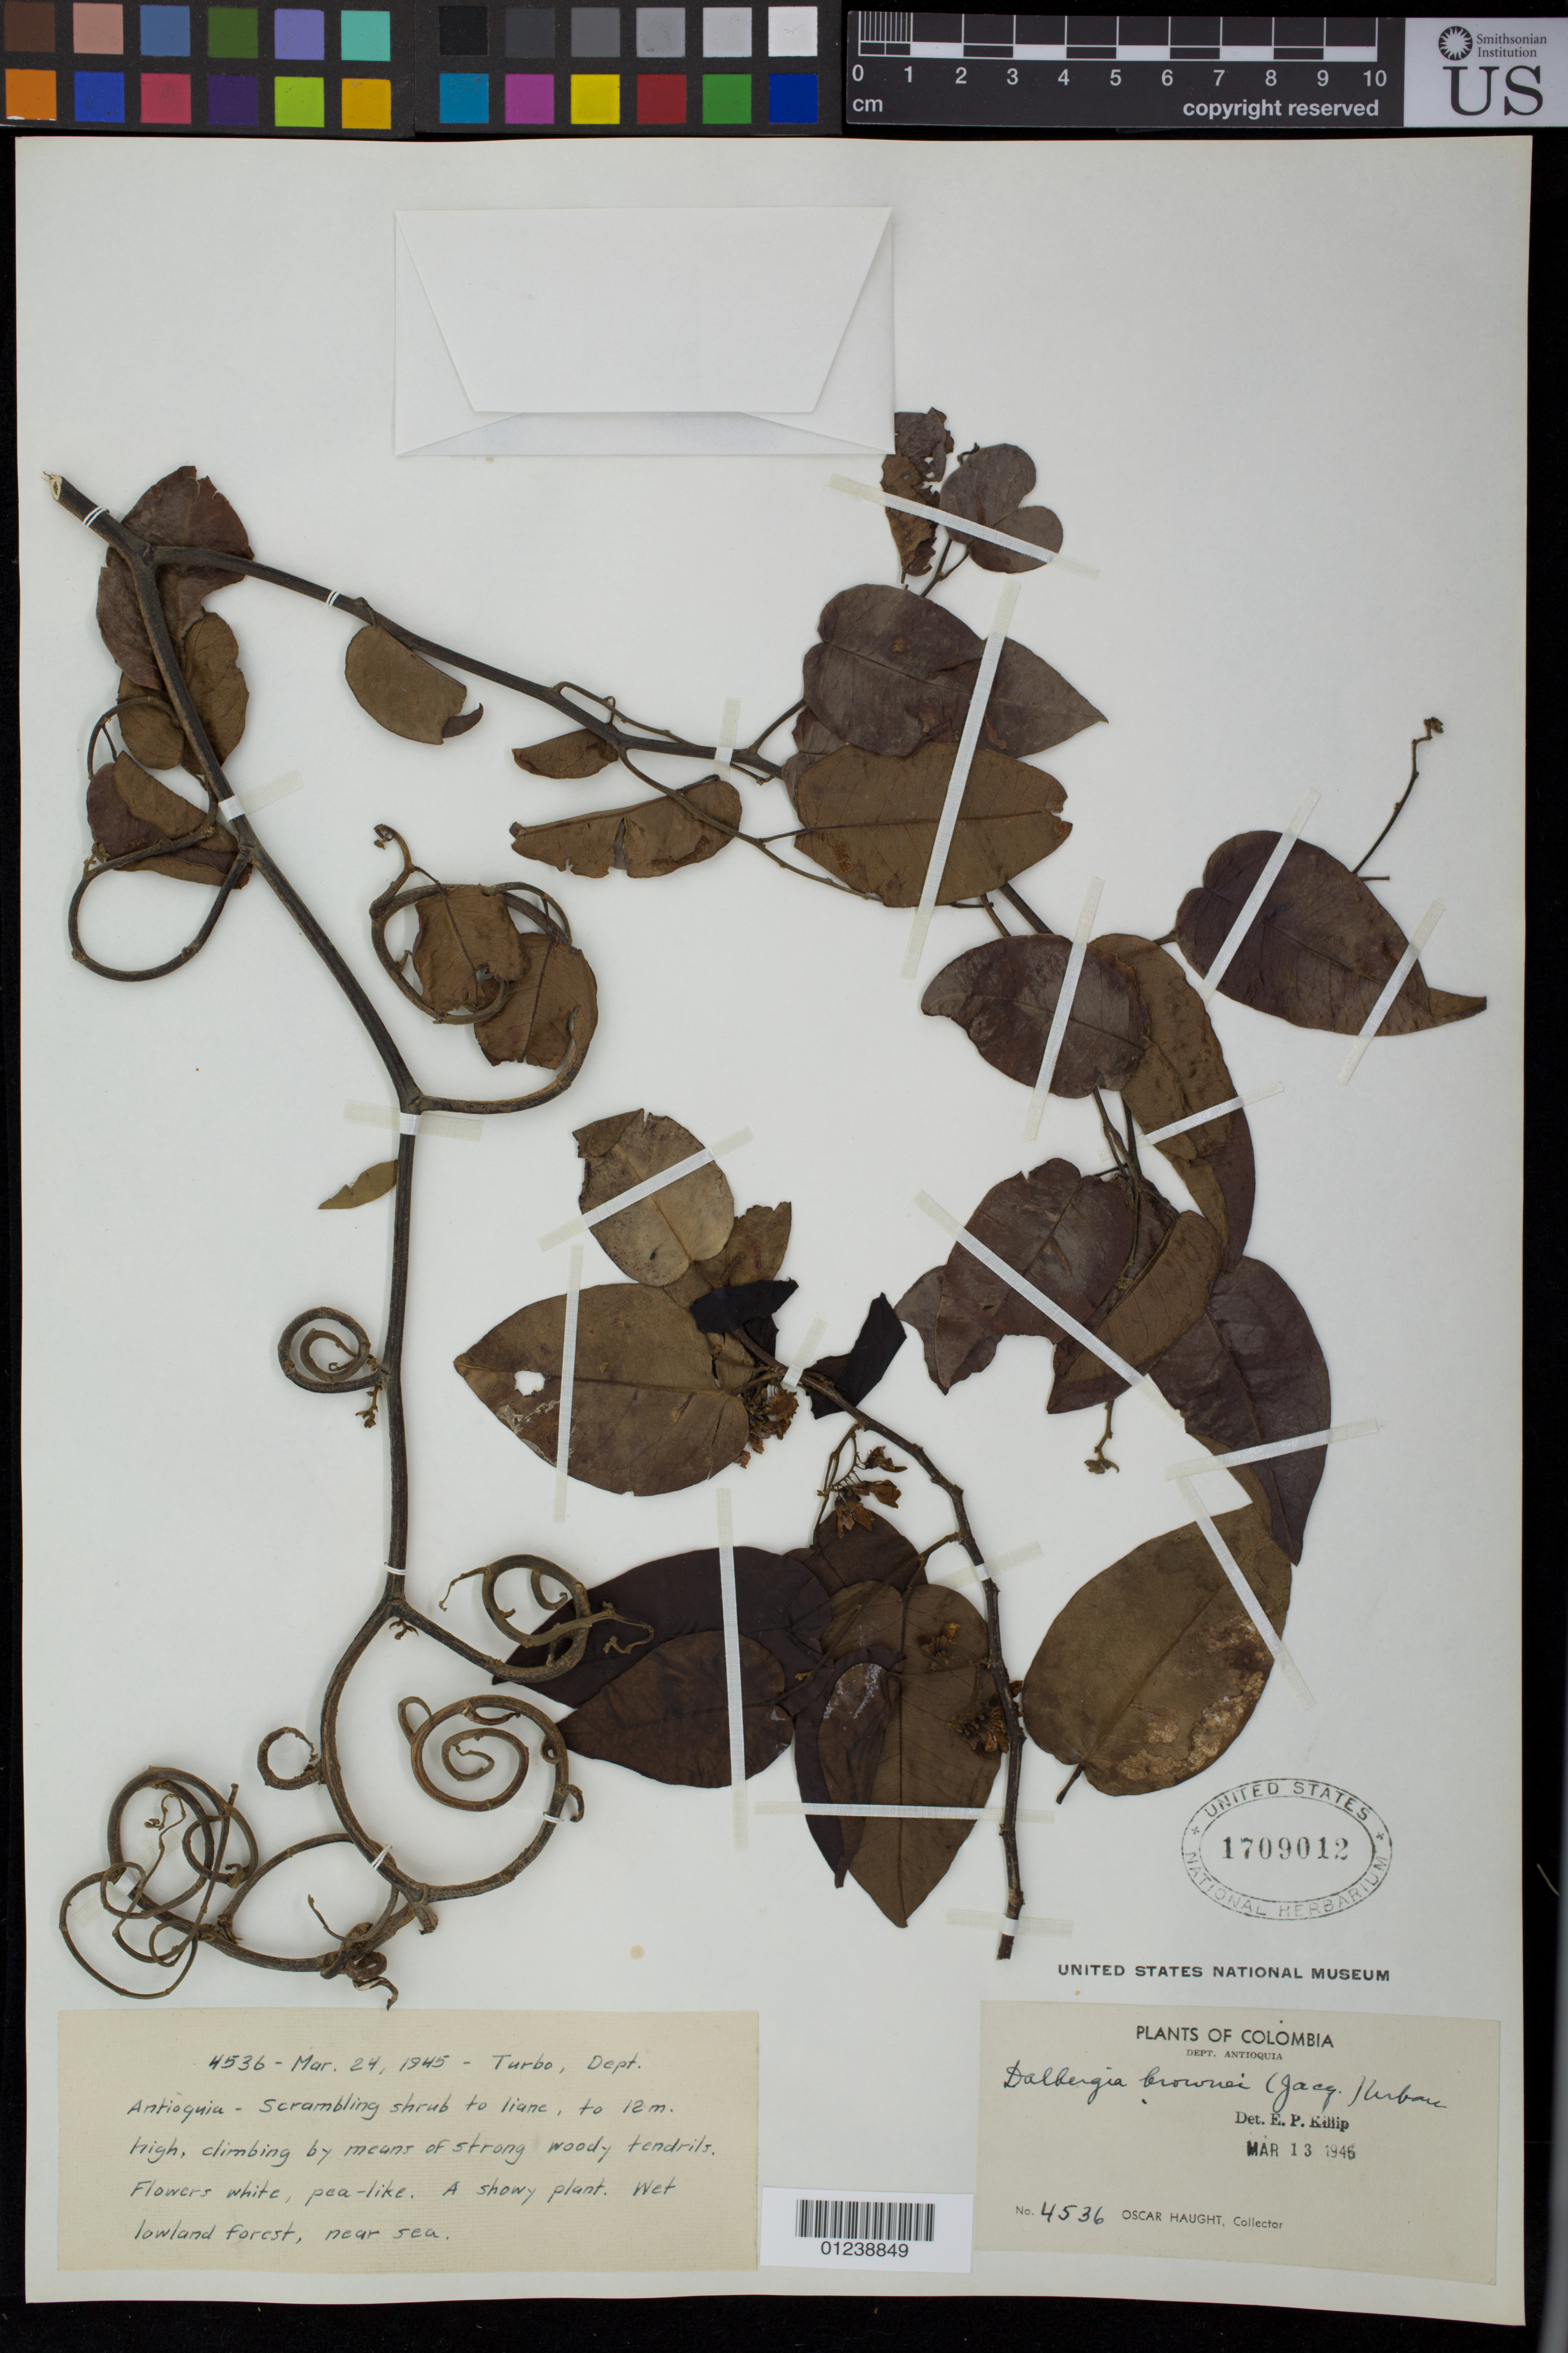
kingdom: Plantae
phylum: Tracheophyta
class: Magnoliopsida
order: Fabales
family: Fabaceae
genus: Dalbergia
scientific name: Dalbergia brownei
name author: (Jacq.) Schinz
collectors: O. Haught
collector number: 4536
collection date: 1945-03-24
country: Colombia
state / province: Antioquia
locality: Turbo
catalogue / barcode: US 1709012